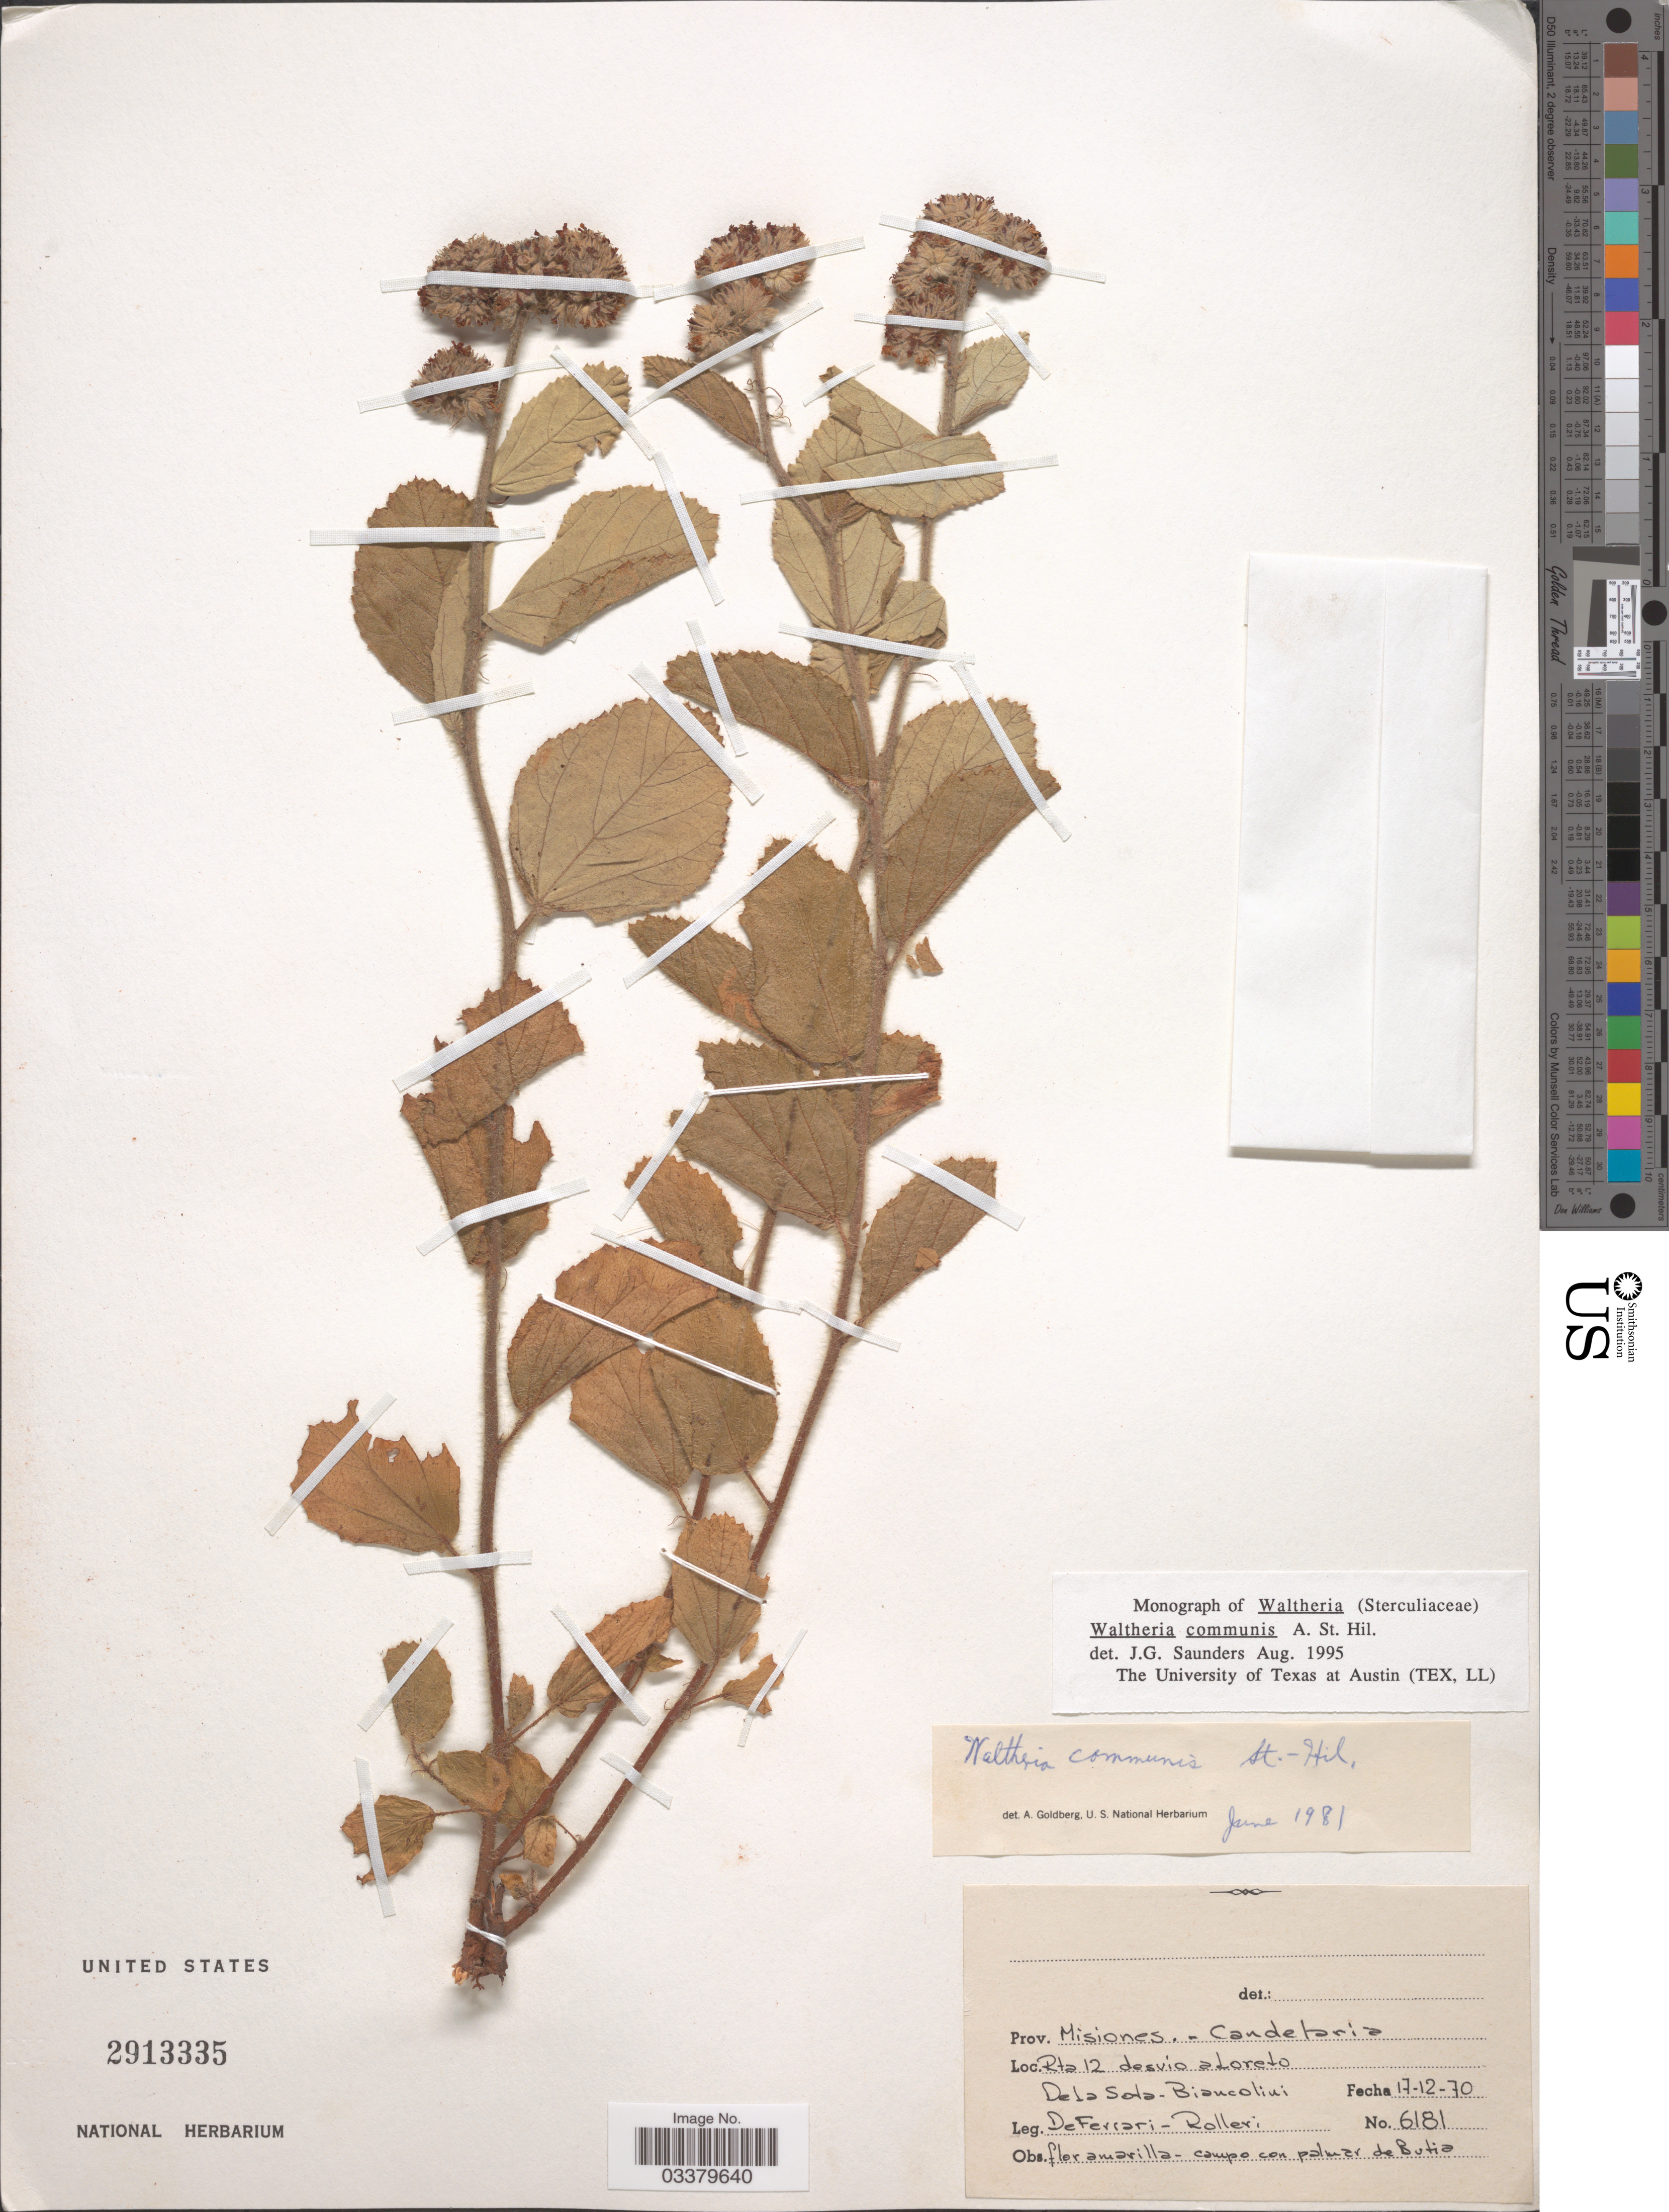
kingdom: Plantae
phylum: Tracheophyta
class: Magnoliopsida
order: Malvales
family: Malvaceae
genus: Waltheria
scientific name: Waltheria communis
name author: A. St.-Hil.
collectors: de la Sota, Biancolini, De Ferrari & Rolleri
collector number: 6181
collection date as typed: Transcribed d/m/y: 17/12/70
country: Argentina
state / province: Misiones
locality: Candelaria. Rta 12 desvio a Loreto.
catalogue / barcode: US 2913335